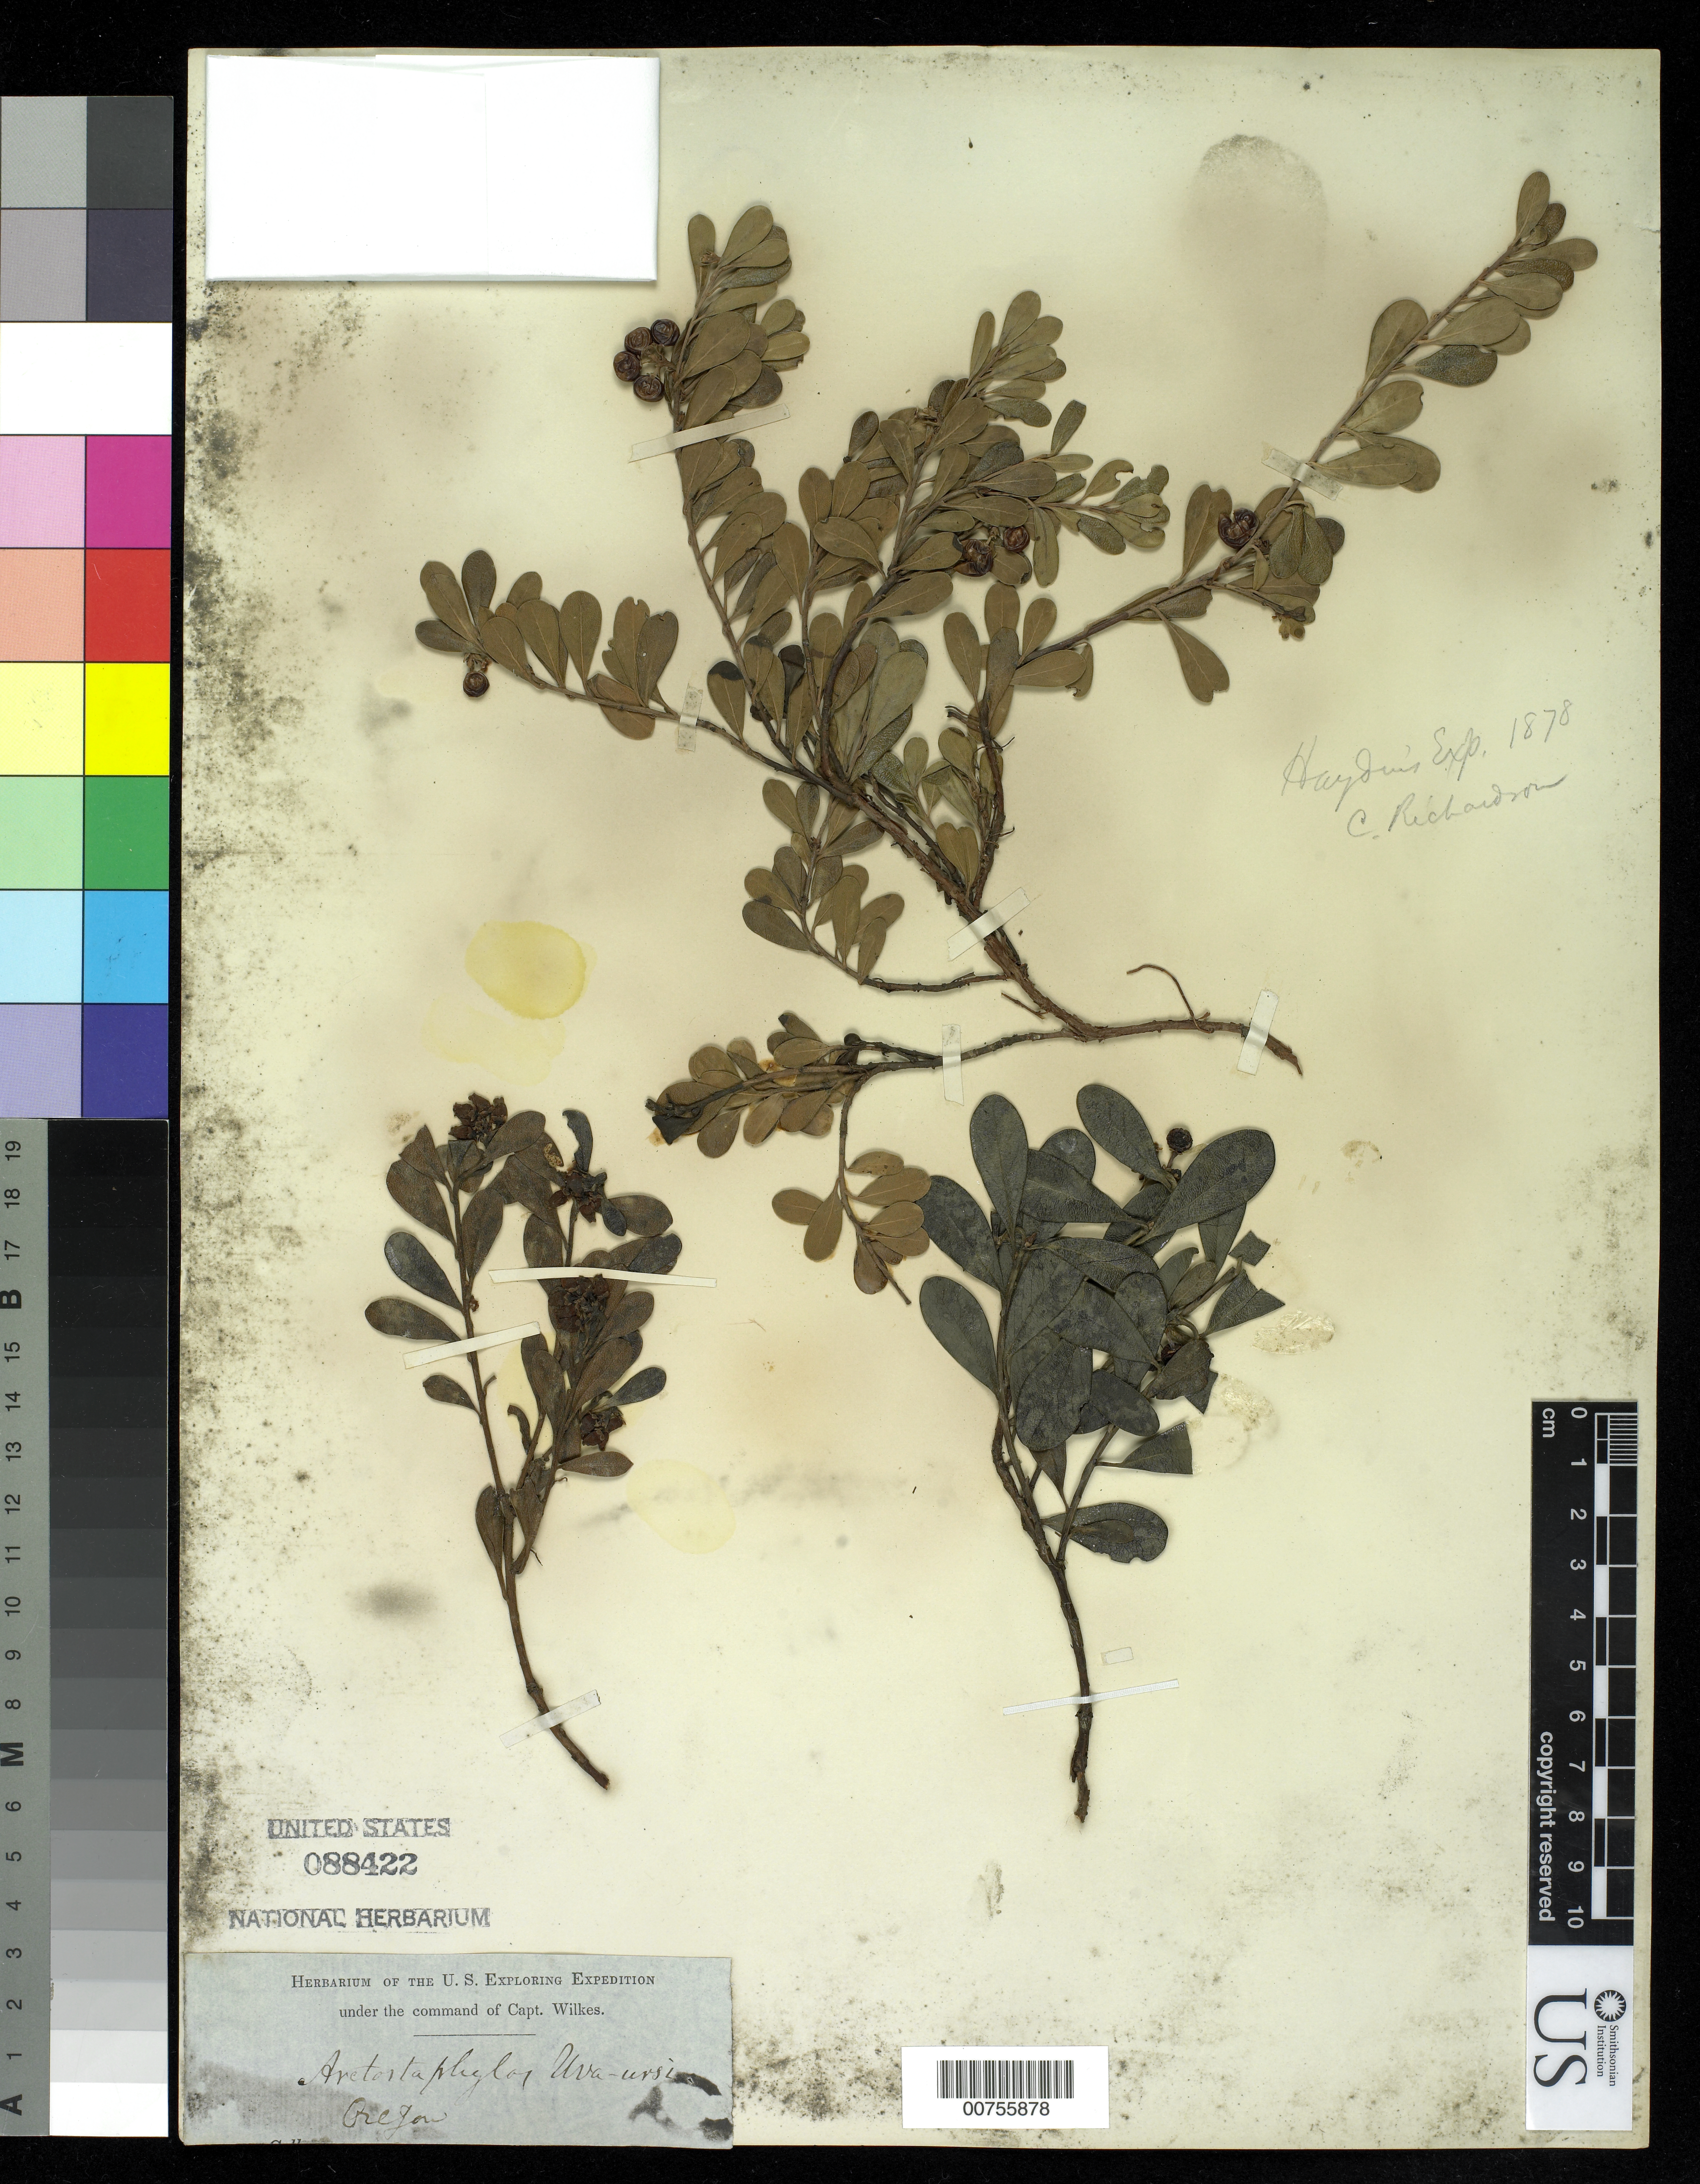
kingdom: Plantae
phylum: Tracheophyta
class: Magnoliopsida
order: Ericales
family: Ericaceae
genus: Arctostaphylos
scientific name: Arctostaphylos uva-ursi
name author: (L.) Spreng.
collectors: Wilkes Explor. Exped.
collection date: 1838/1842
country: United States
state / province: Oregon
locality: Oregon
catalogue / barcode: US 88422